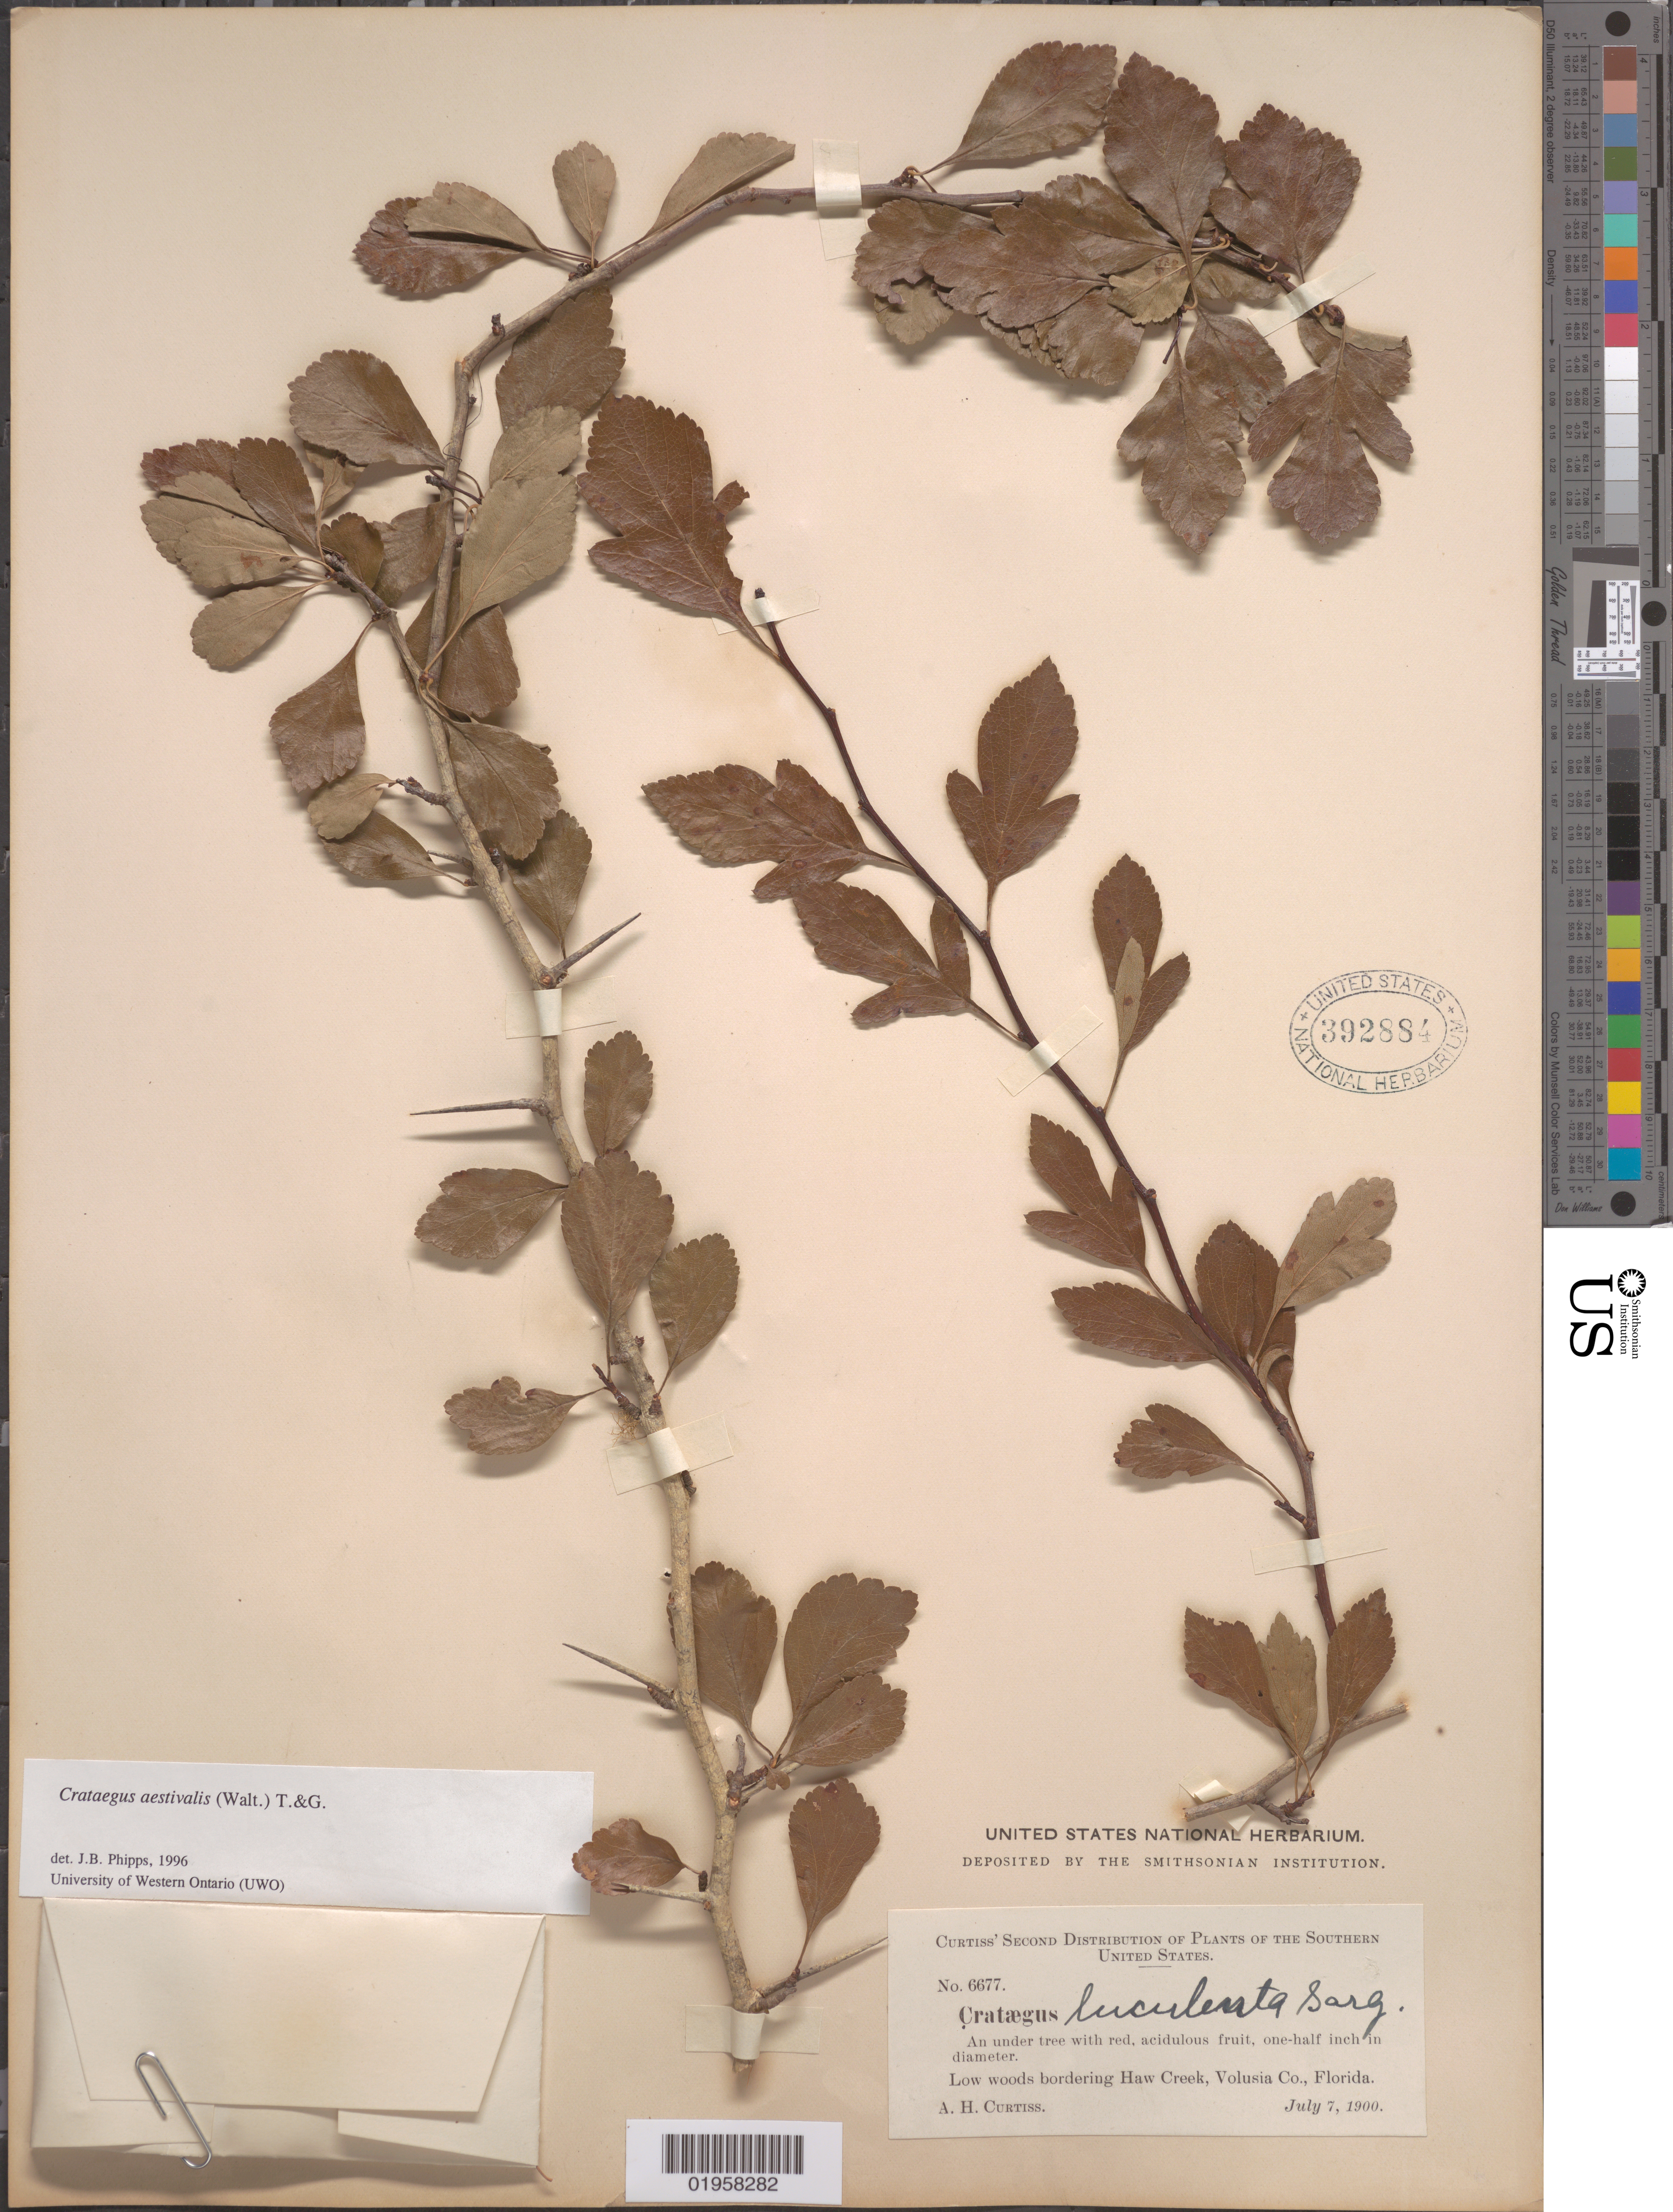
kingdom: Plantae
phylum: Tracheophyta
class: Magnoliopsida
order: Rosales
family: Rosaceae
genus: Crataegus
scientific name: Crataegus aestivalis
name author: (Walter) Torr. & A. Gray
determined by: Phipps, James B., (UWO), University of Western Ontario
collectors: A. H. Curtiss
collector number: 6677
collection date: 1900-07-07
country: United States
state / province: Florida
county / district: Volusia County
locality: Haw Creek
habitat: Low wood bordering creek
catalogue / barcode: US 392884